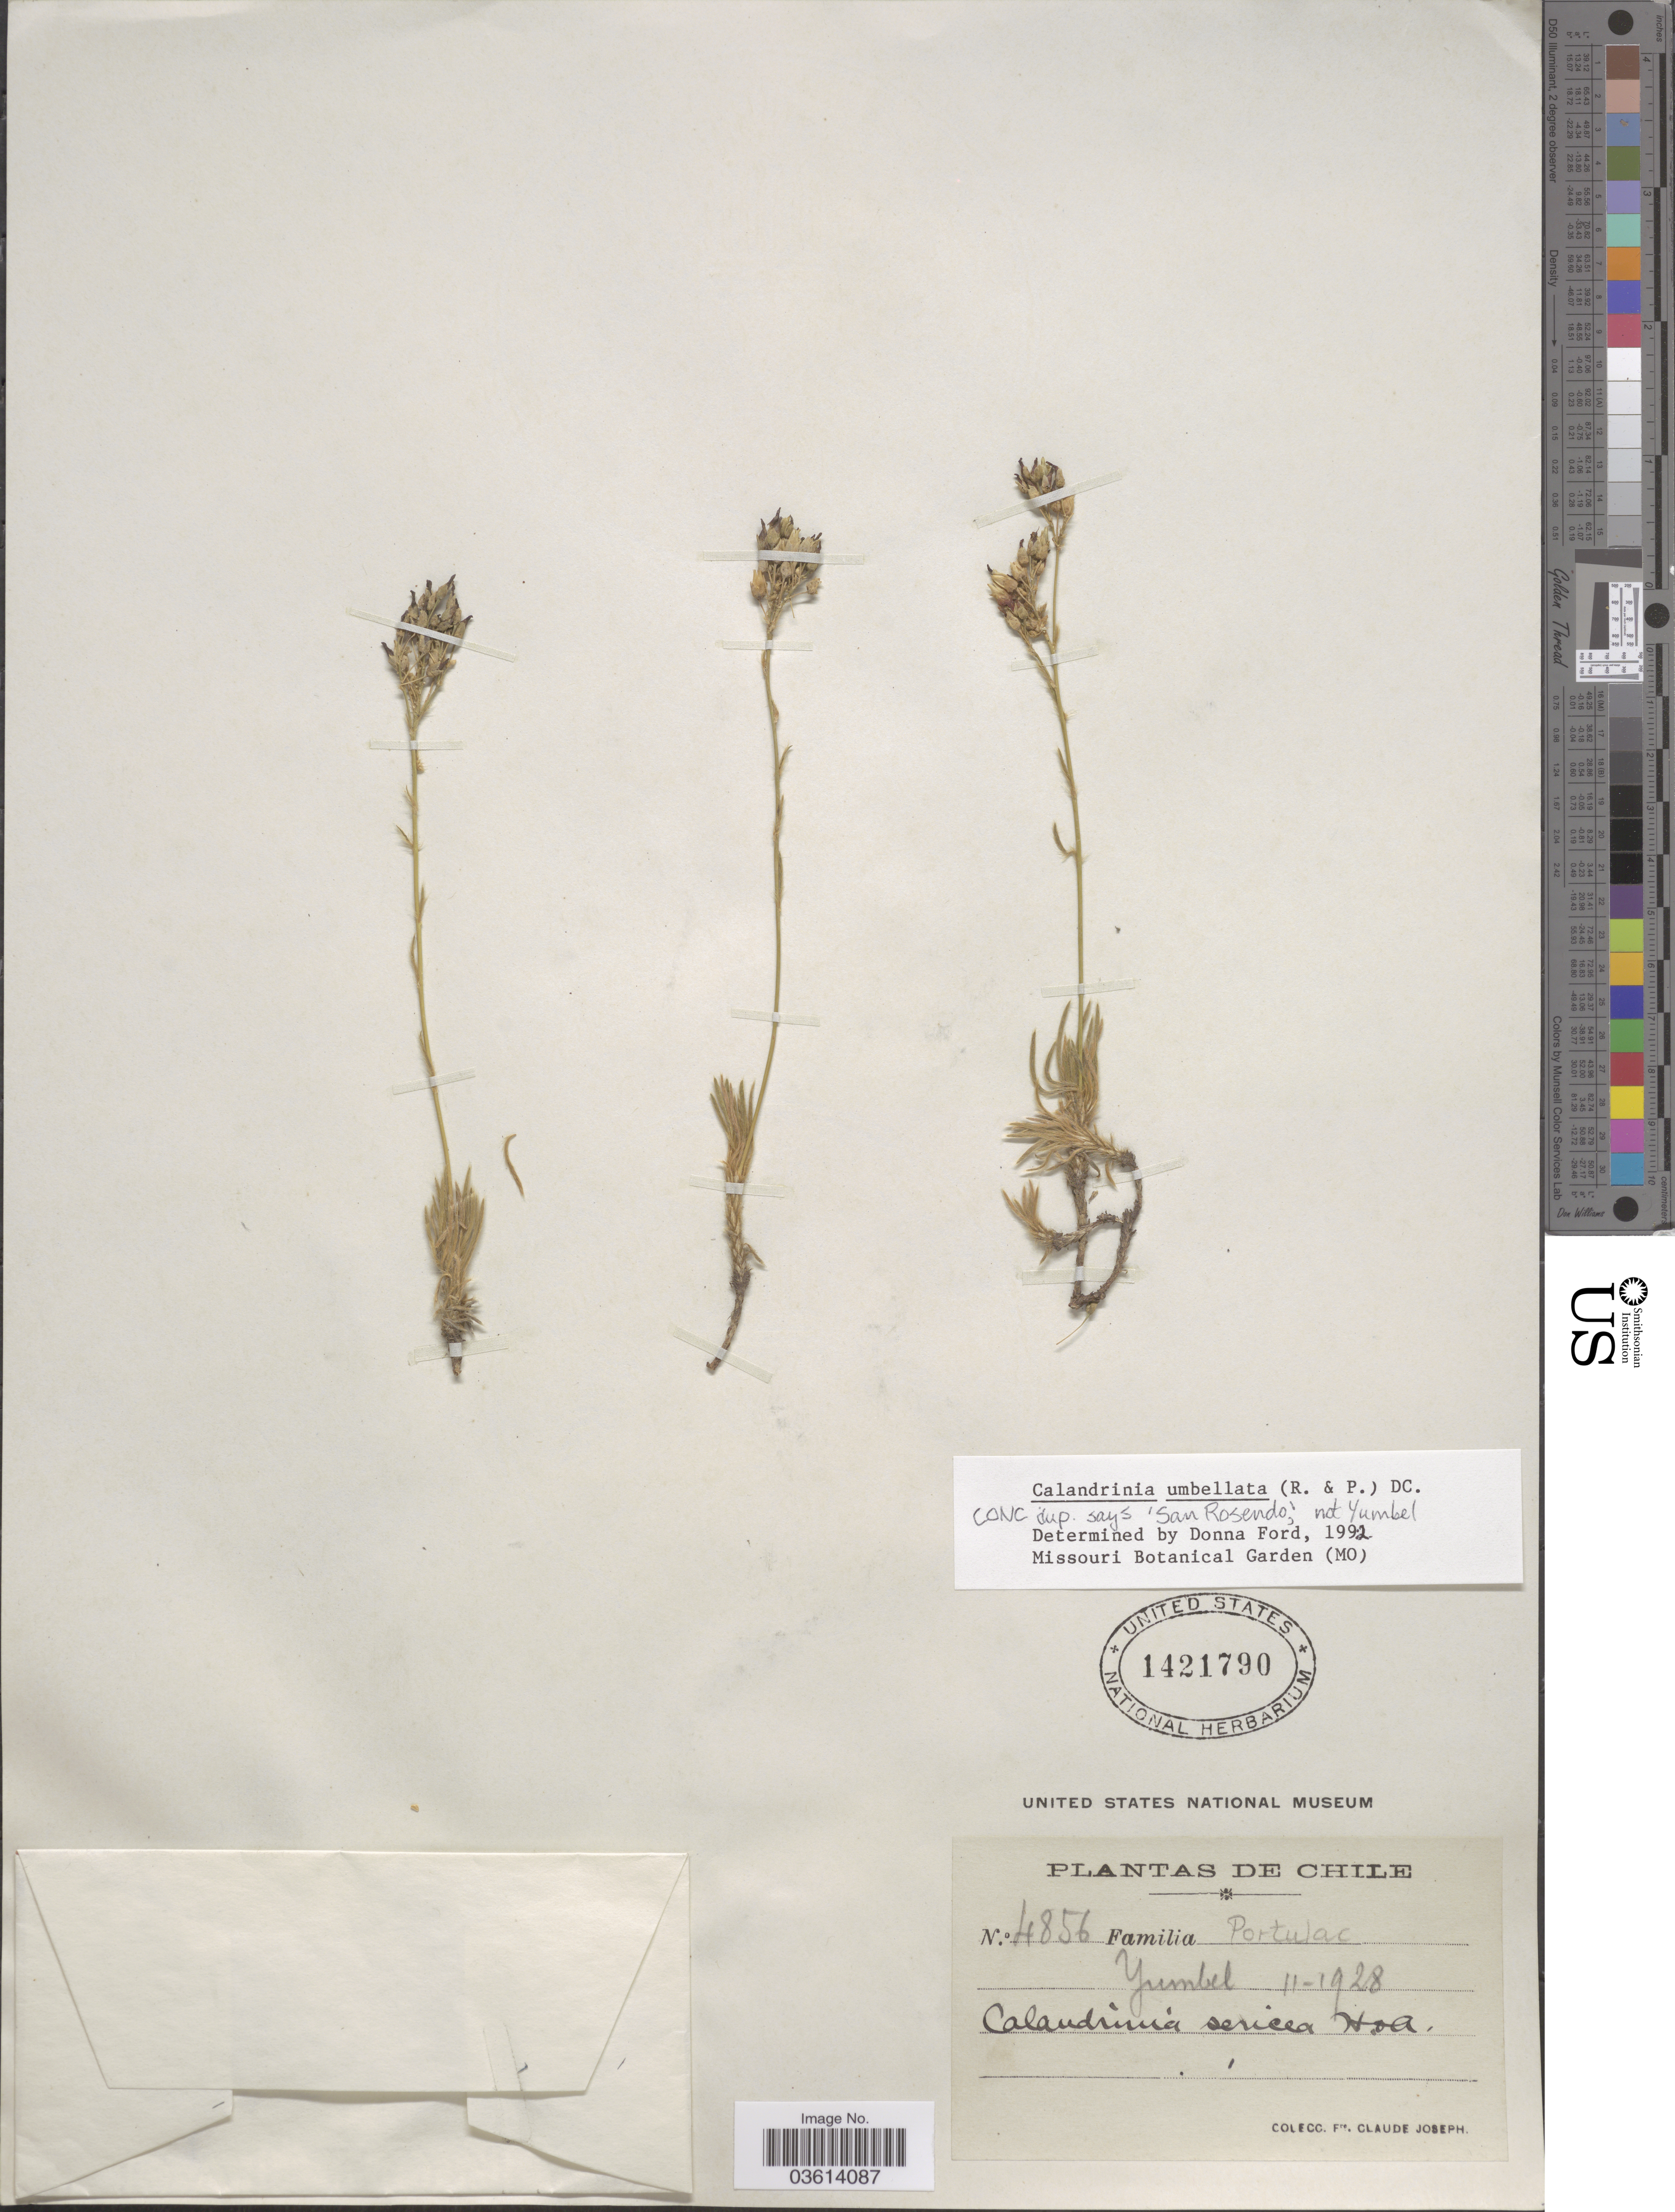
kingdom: Plantae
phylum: Tracheophyta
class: Magnoliopsida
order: Caryophyllales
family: Montiaceae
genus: Montiopsis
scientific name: Montiopsis umbellata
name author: (Ruiz & Pav.) D.I. Ford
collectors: Bro. Claude-Joseph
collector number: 4856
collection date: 1928-02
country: Chile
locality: Yumbel.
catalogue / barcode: US 1421790